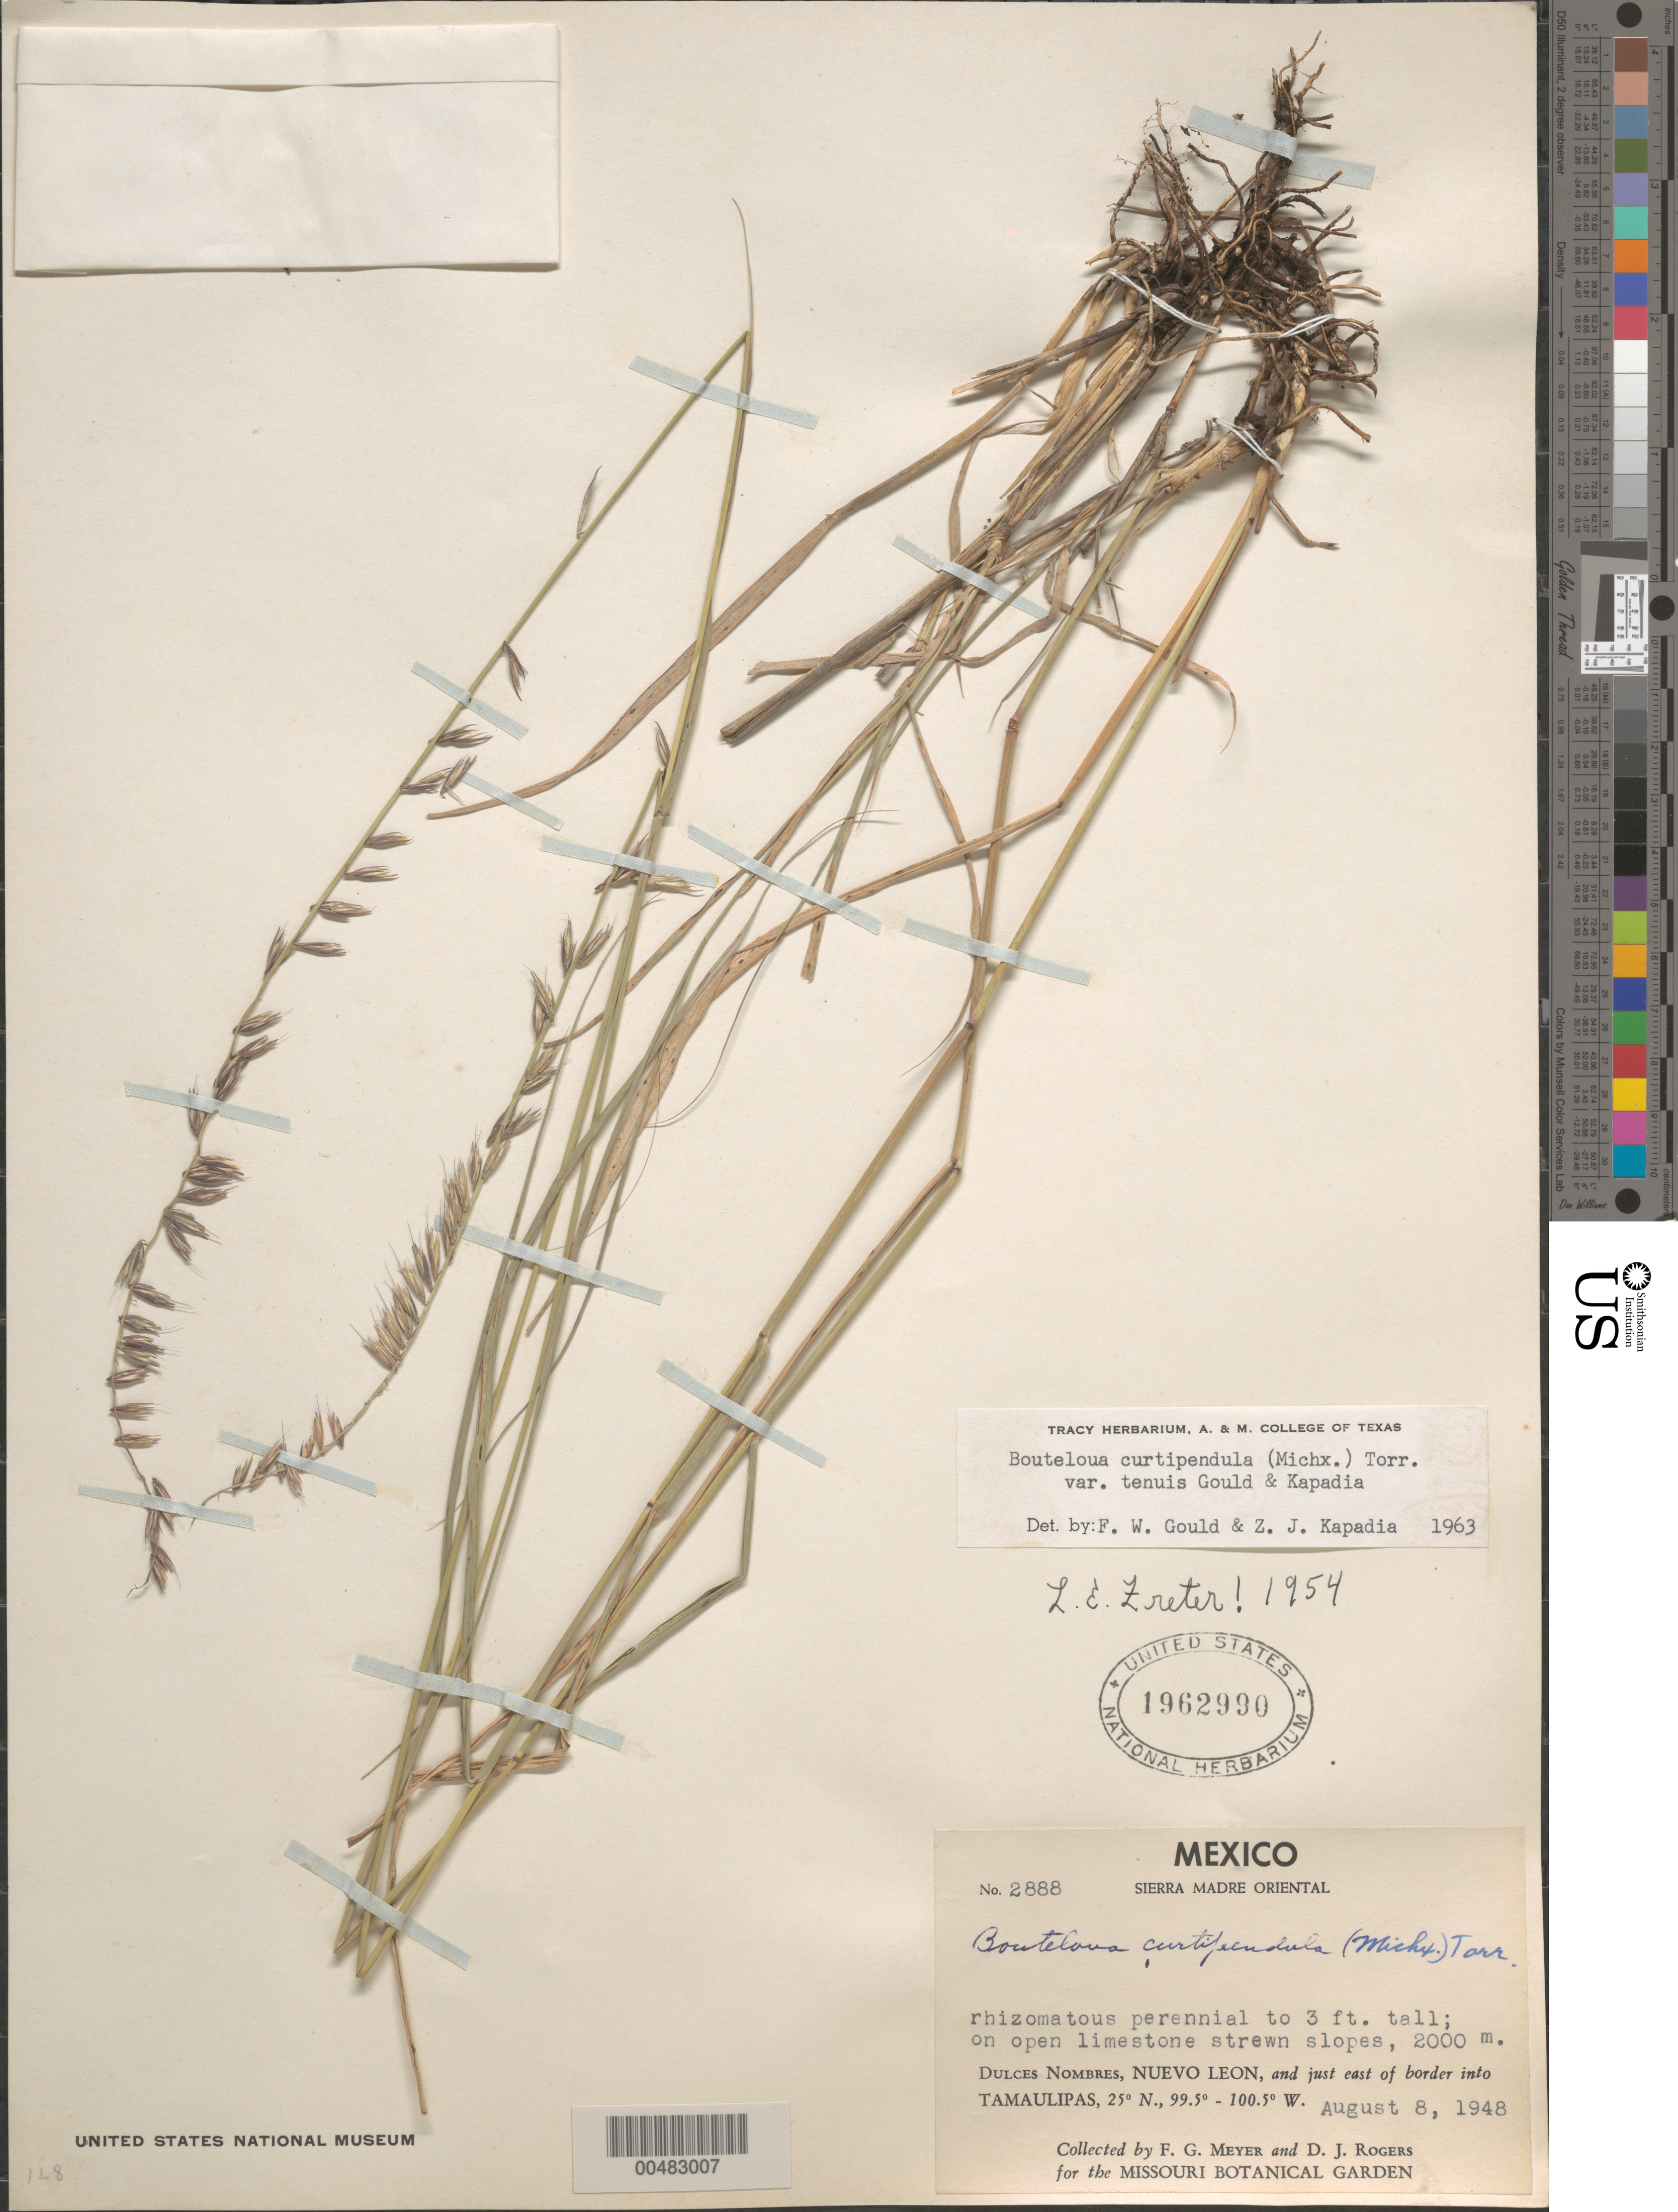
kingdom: Plantae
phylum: Tracheophyta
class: Liliopsida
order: Poales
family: Poaceae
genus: Bouteloua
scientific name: Bouteloua curtipendula var. tenuis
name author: Gould & Kapadia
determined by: Gould, F. W.; Kapadia, Zarir J.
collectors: F. G. Meyer & D. J. Rogers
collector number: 2888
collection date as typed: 8 Aug 1948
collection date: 1948-08-08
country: Mexico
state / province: Nuevo León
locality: Sierra Madre Oriental, Dulces Nombres, just E of the border into Tamaulipas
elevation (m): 2000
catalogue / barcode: US 1962990